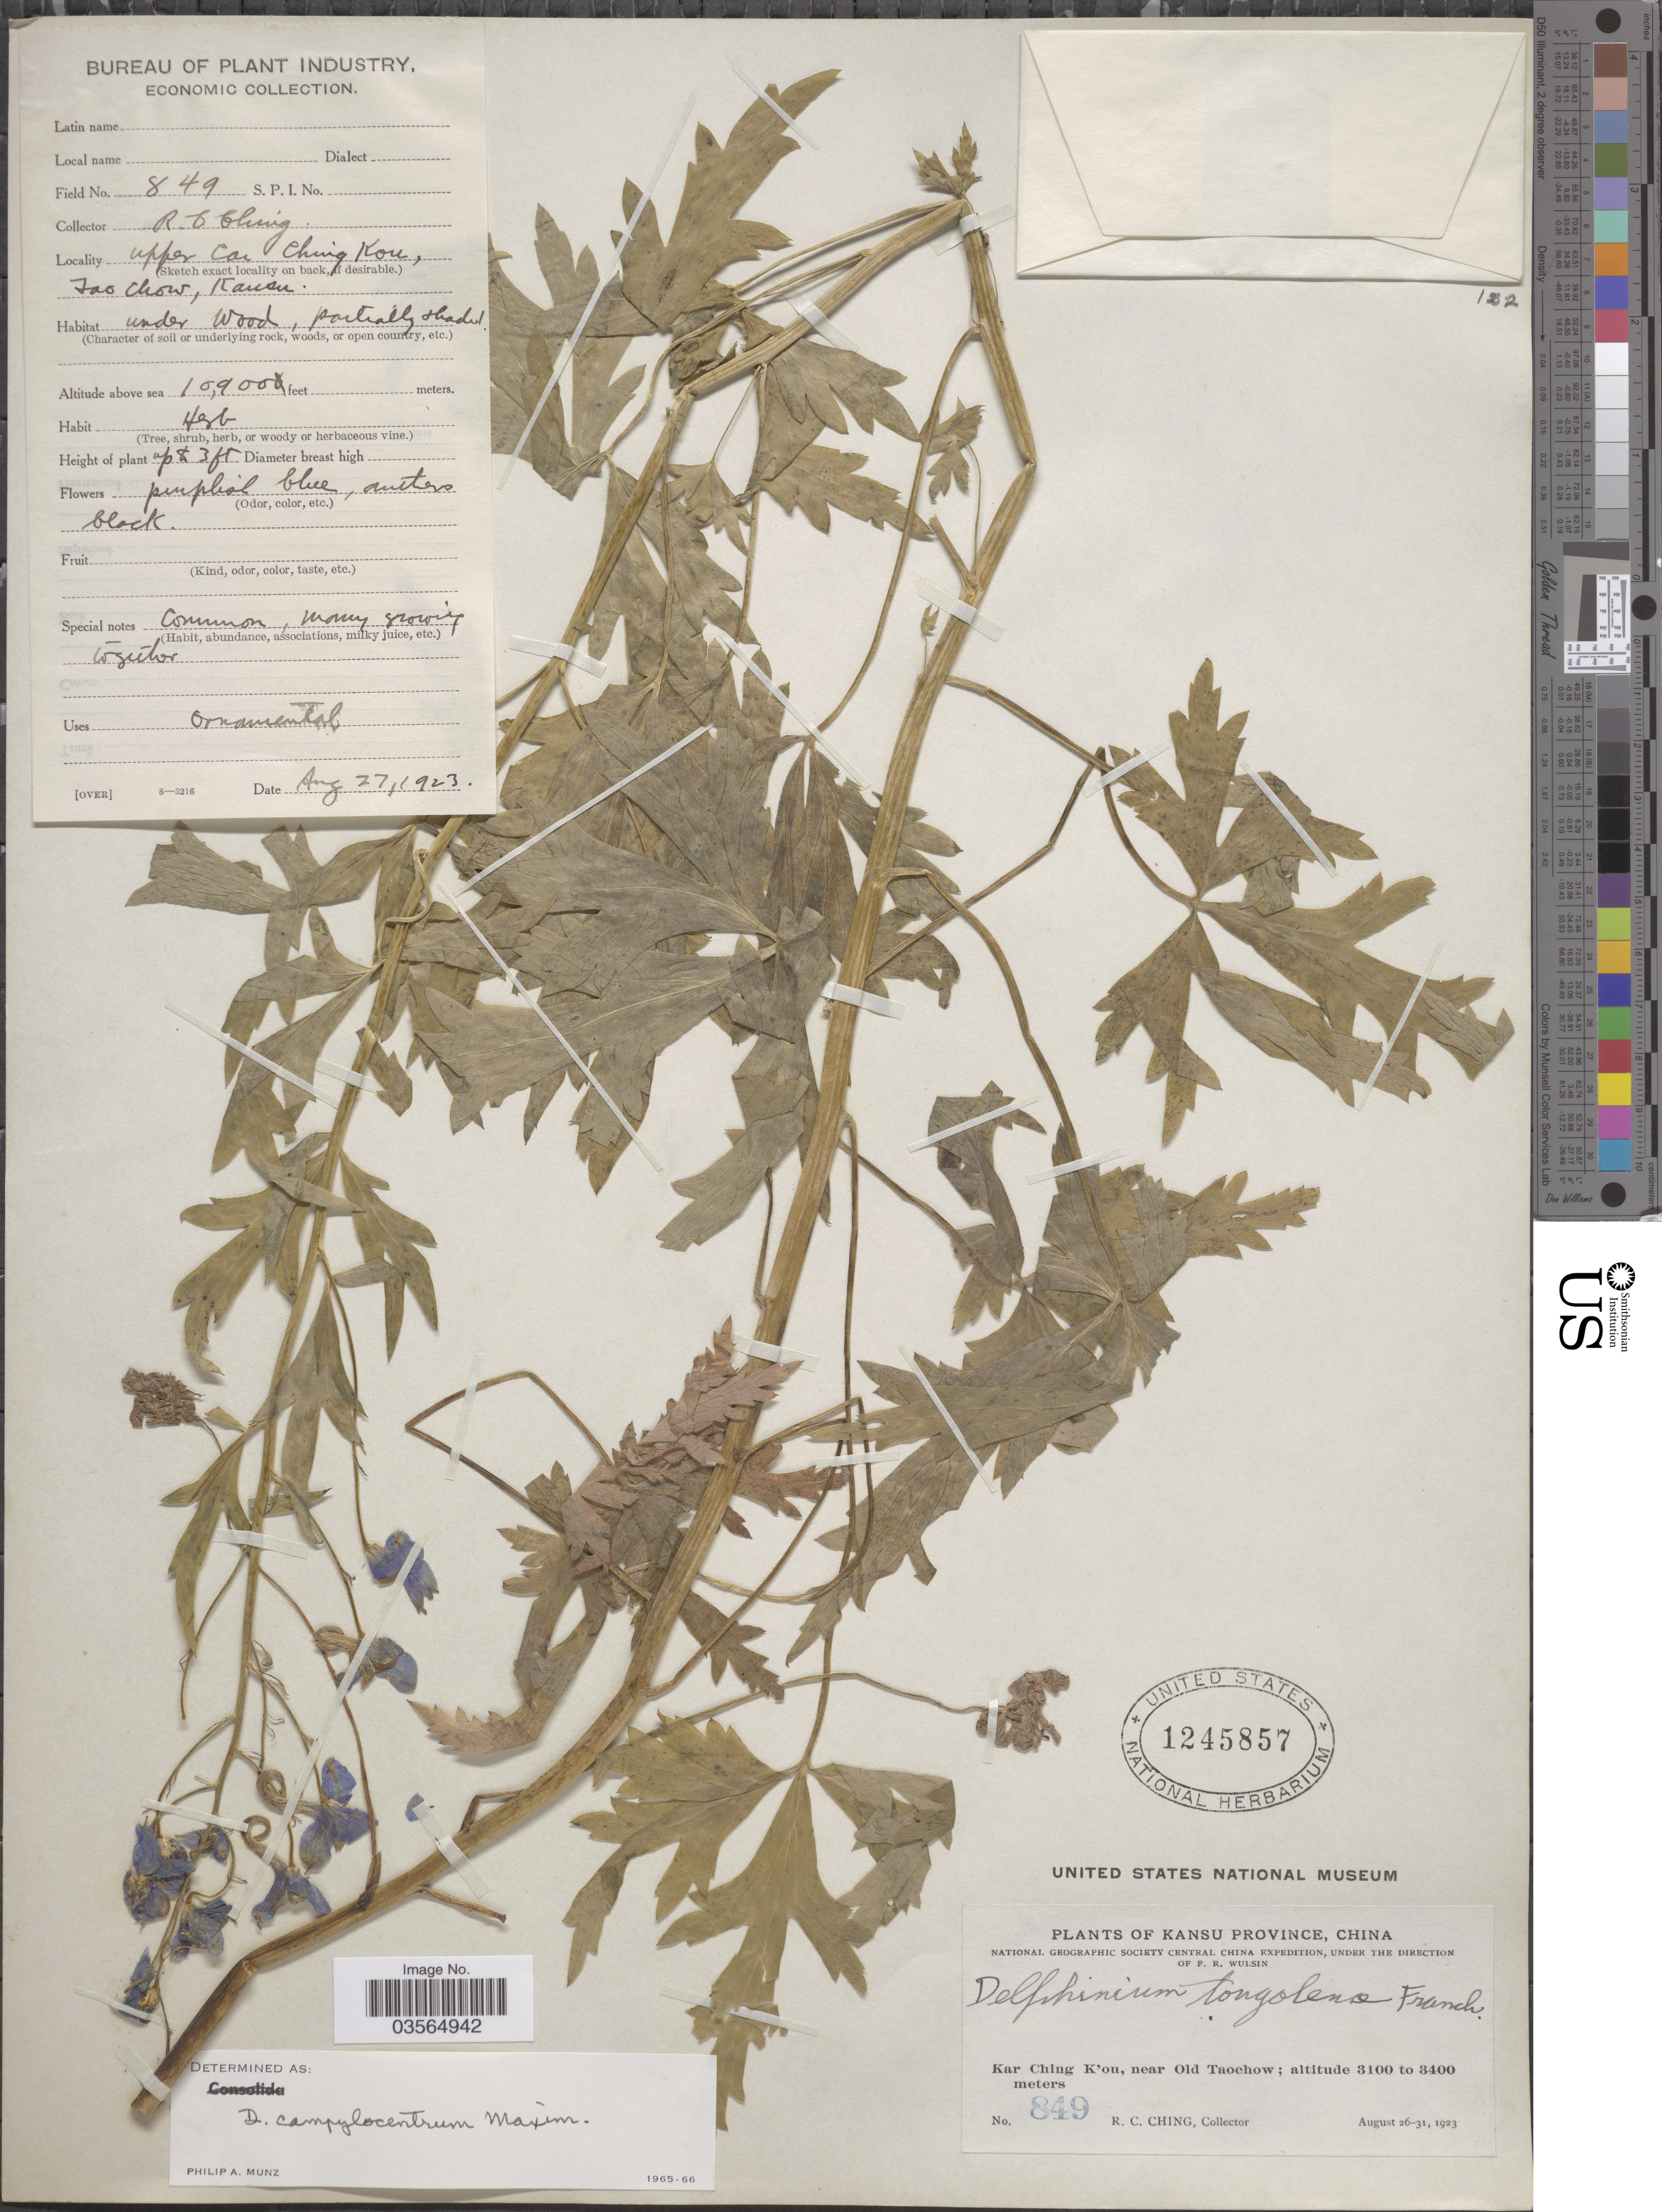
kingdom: Plantae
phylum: Tracheophyta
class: Magnoliopsida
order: Ranunculales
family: Ranunculaceae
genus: Delphinium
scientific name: Delphinium campylocentrum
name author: Maxim.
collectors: R. C. Ching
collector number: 849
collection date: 1923-08-27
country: China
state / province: Gansu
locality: Kansu Province. Kar Ching K'ou, near Old Taochow. Upper Car Ching Kou.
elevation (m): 3322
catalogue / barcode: US 1245857